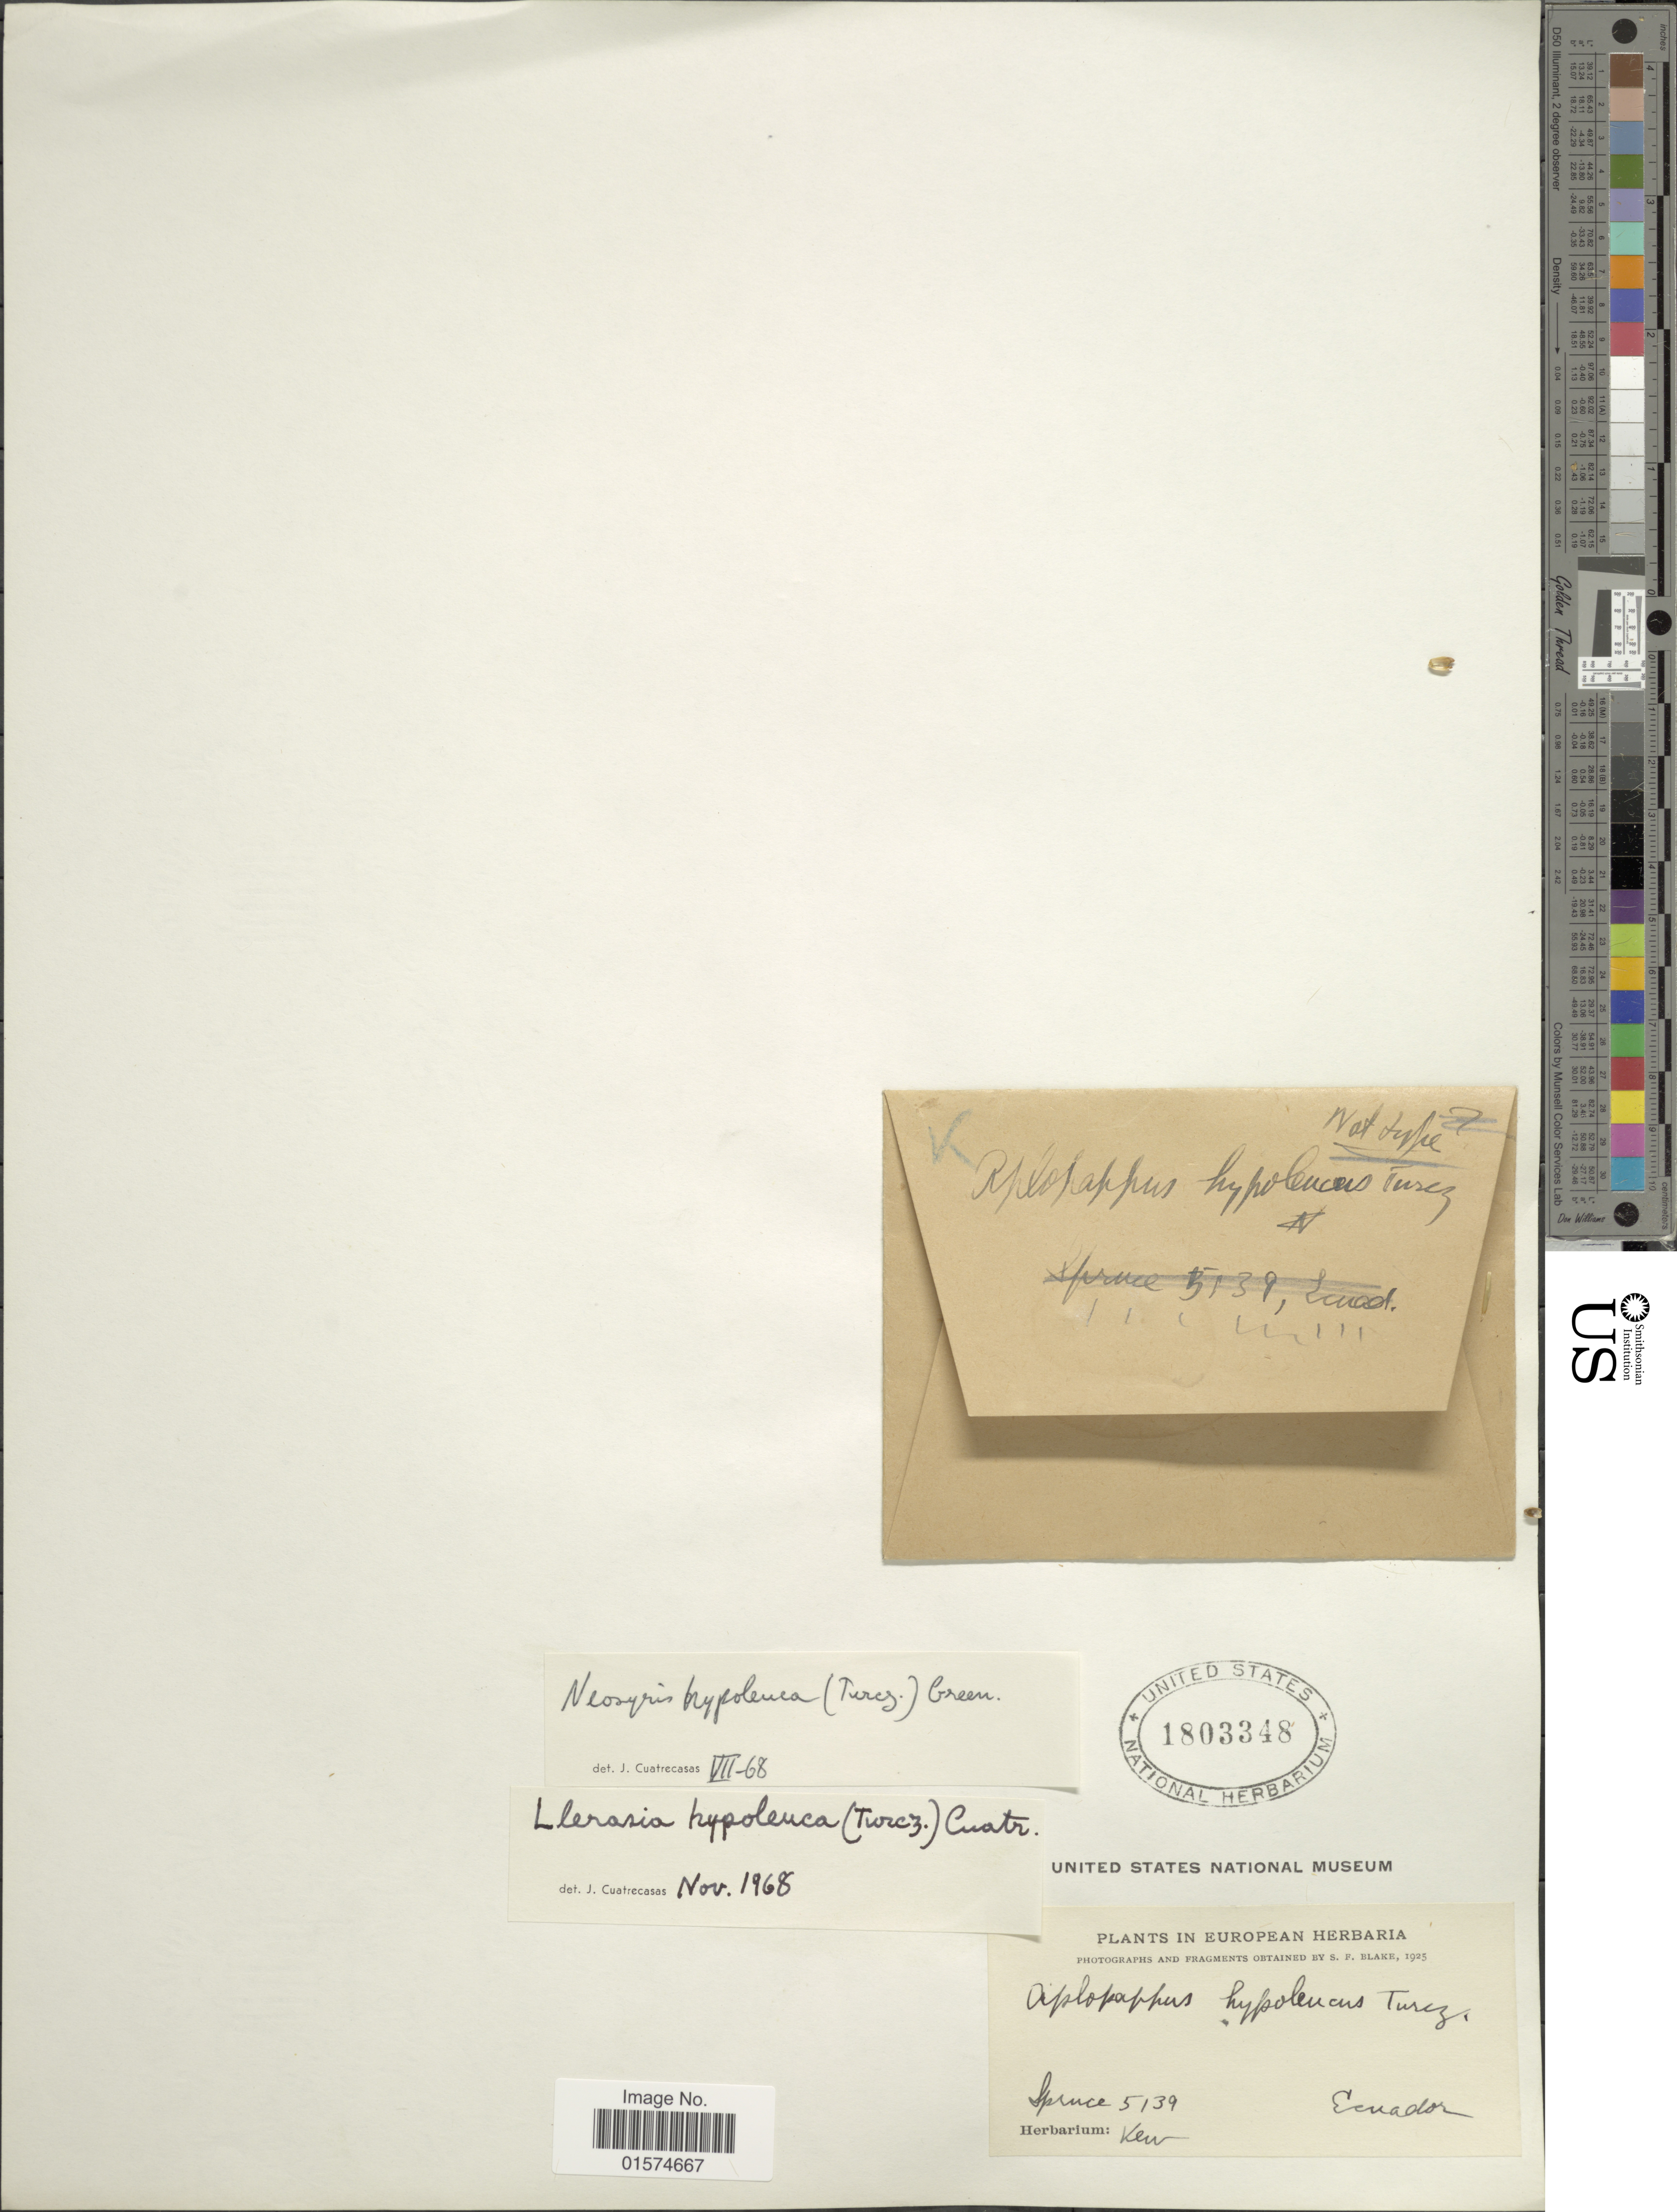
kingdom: Plantae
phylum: Tracheophyta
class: Magnoliopsida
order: Asterales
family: Asteraceae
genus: Llerasia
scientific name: Llerasia hypoleuca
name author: (Turcz.) Cuatrec.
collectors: -. Spruce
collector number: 5139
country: Ecuador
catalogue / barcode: US 1803348